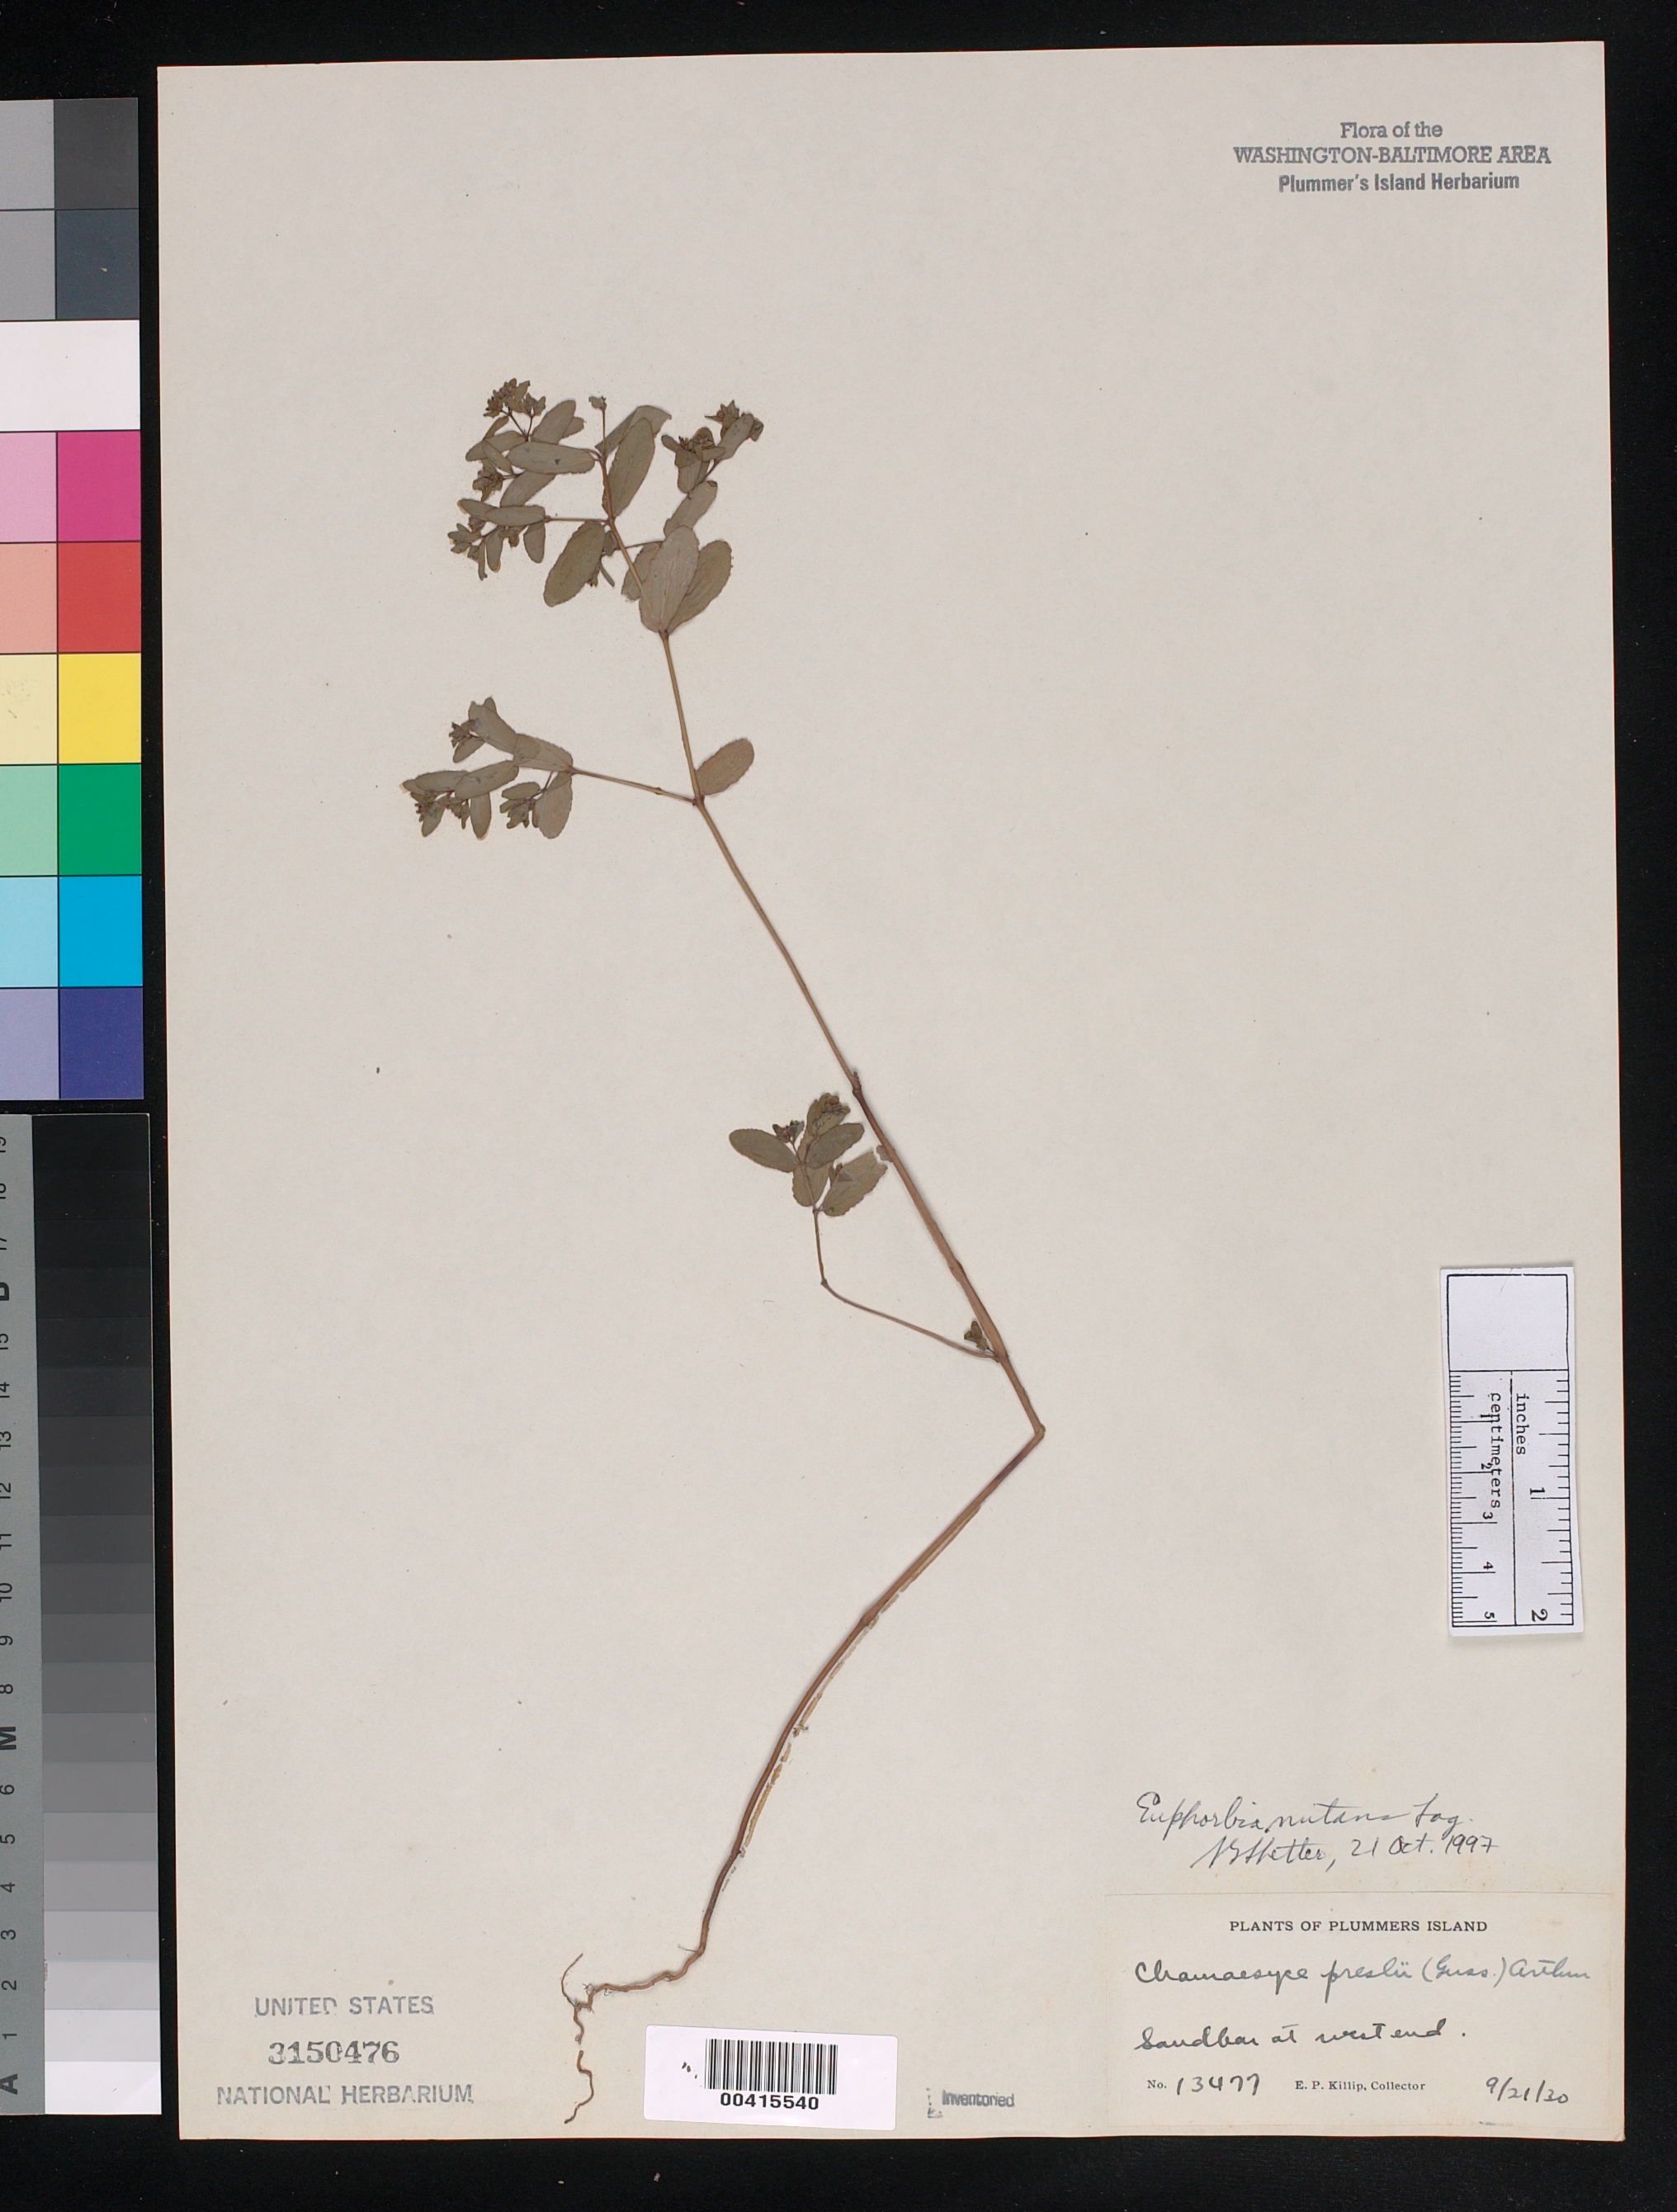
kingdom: Plantae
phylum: Tracheophyta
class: Magnoliopsida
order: Malpighiales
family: Euphorbiaceae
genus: Euphorbia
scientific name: Euphorbia nutans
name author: Lag.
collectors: E. P. Killip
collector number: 13477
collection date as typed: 21 Sep 1930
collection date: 1930-09-21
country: United States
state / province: Maryland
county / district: Montgomery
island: Plummers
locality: Plummer's Island; sandbar at west end Plummers Island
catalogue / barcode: US 3150476